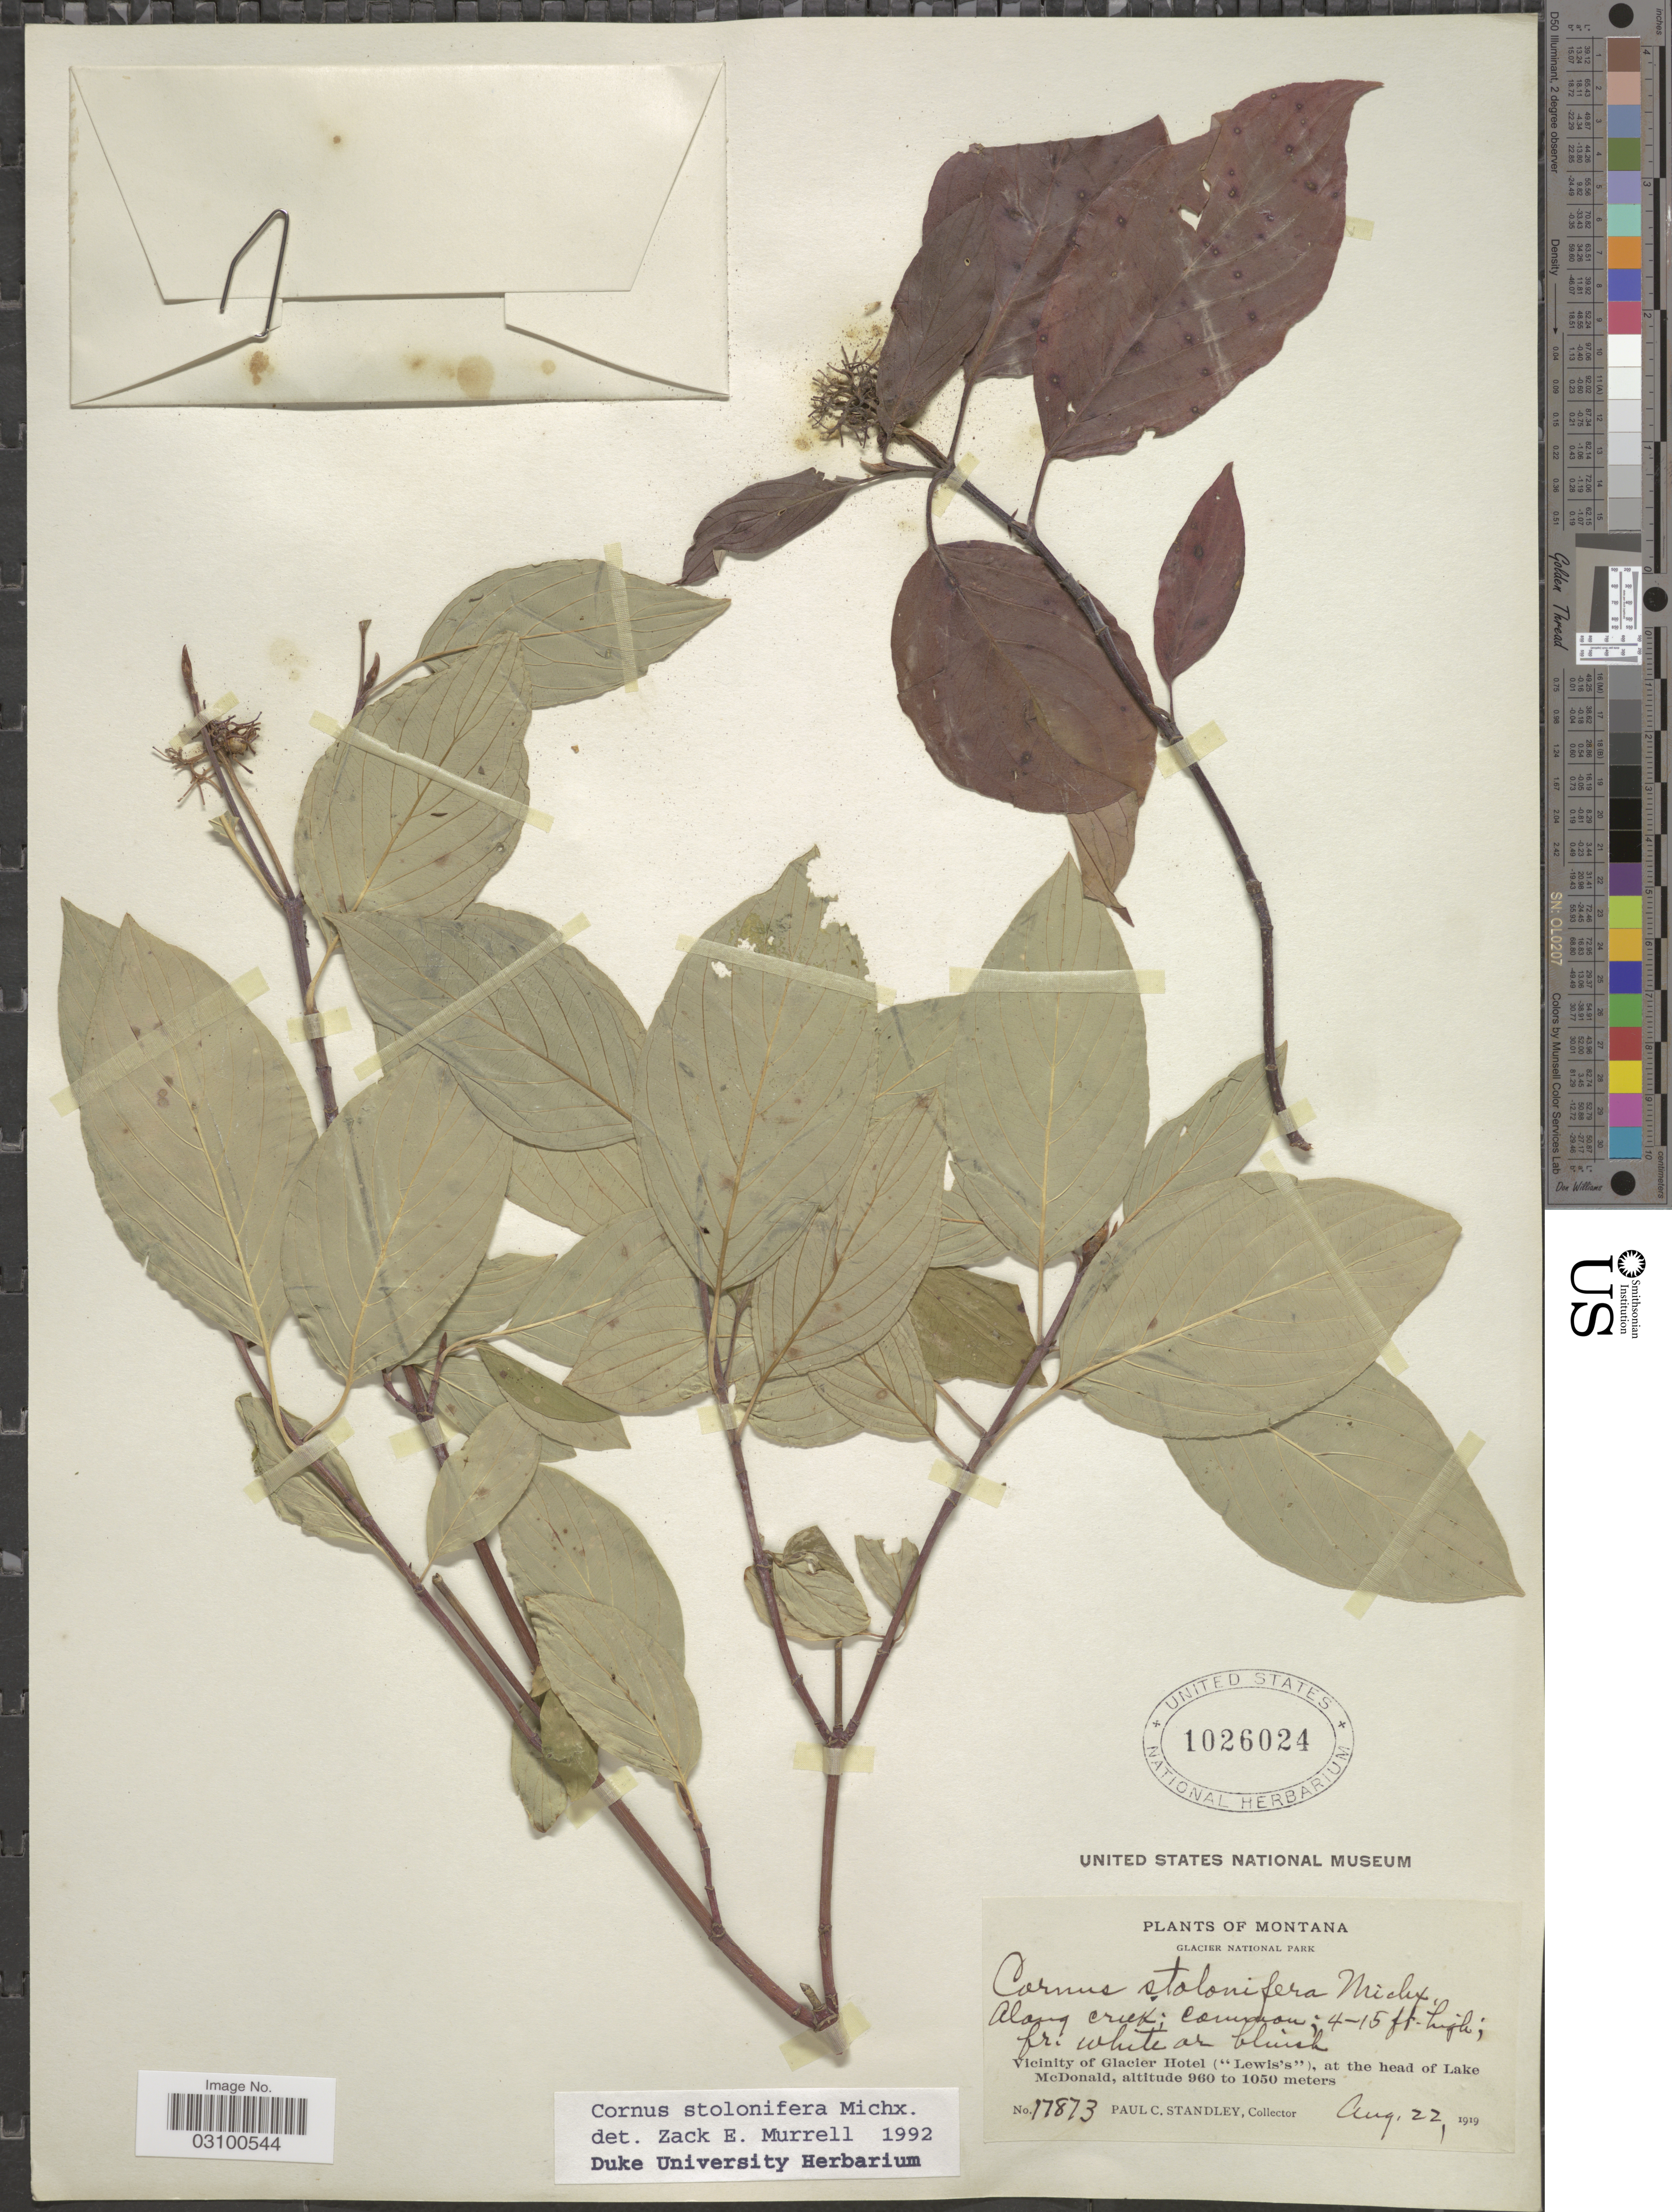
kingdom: Plantae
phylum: Tracheophyta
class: Magnoliopsida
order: Cornales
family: Cornaceae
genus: Cornus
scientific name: Cornus sericea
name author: L.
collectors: P. C. Standley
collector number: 17873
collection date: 1919-08-22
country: United States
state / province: Montana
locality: Glacier National Park. Vicinity of Glacier Hotel ("Lewis's"), at the head of Lake McDonald.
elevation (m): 960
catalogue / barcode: US 1026024